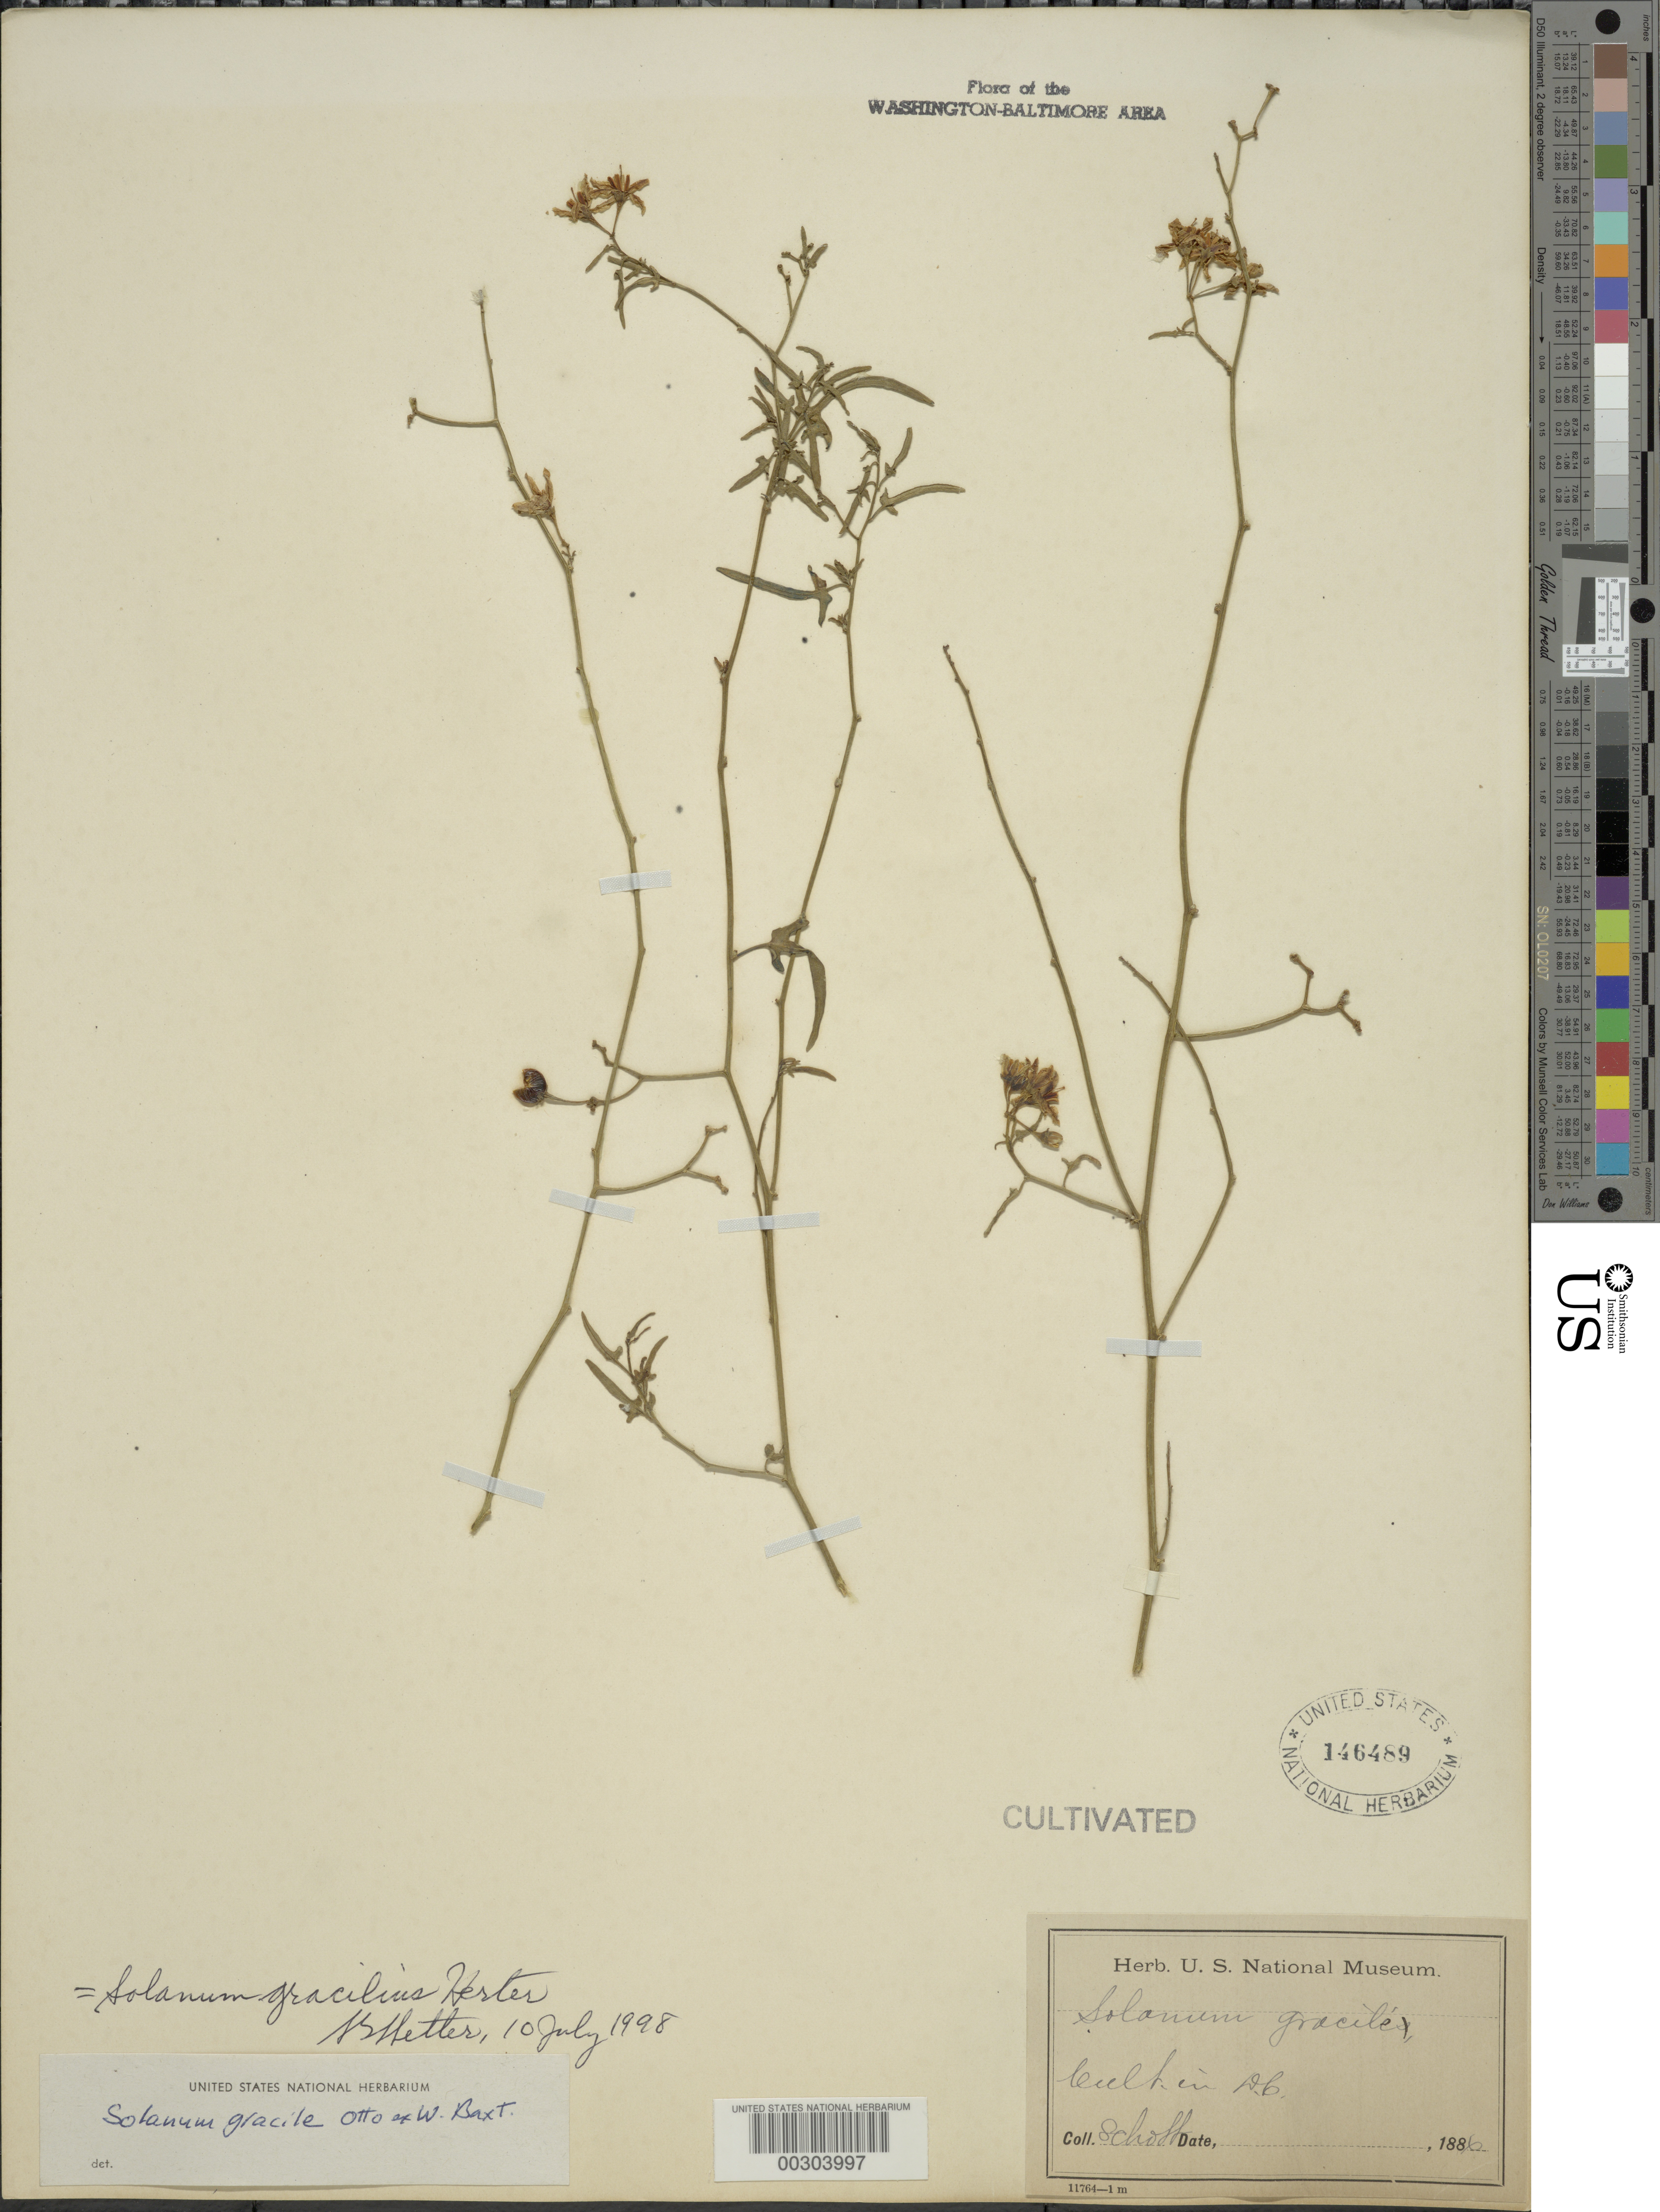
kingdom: Plantae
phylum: Tracheophyta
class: Magnoliopsida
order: Solanales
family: Solanaceae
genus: Solanum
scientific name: Solanum gracilius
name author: Herter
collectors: A. L. Schott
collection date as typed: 1886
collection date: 1886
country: United States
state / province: District of Columbia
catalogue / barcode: US 146489